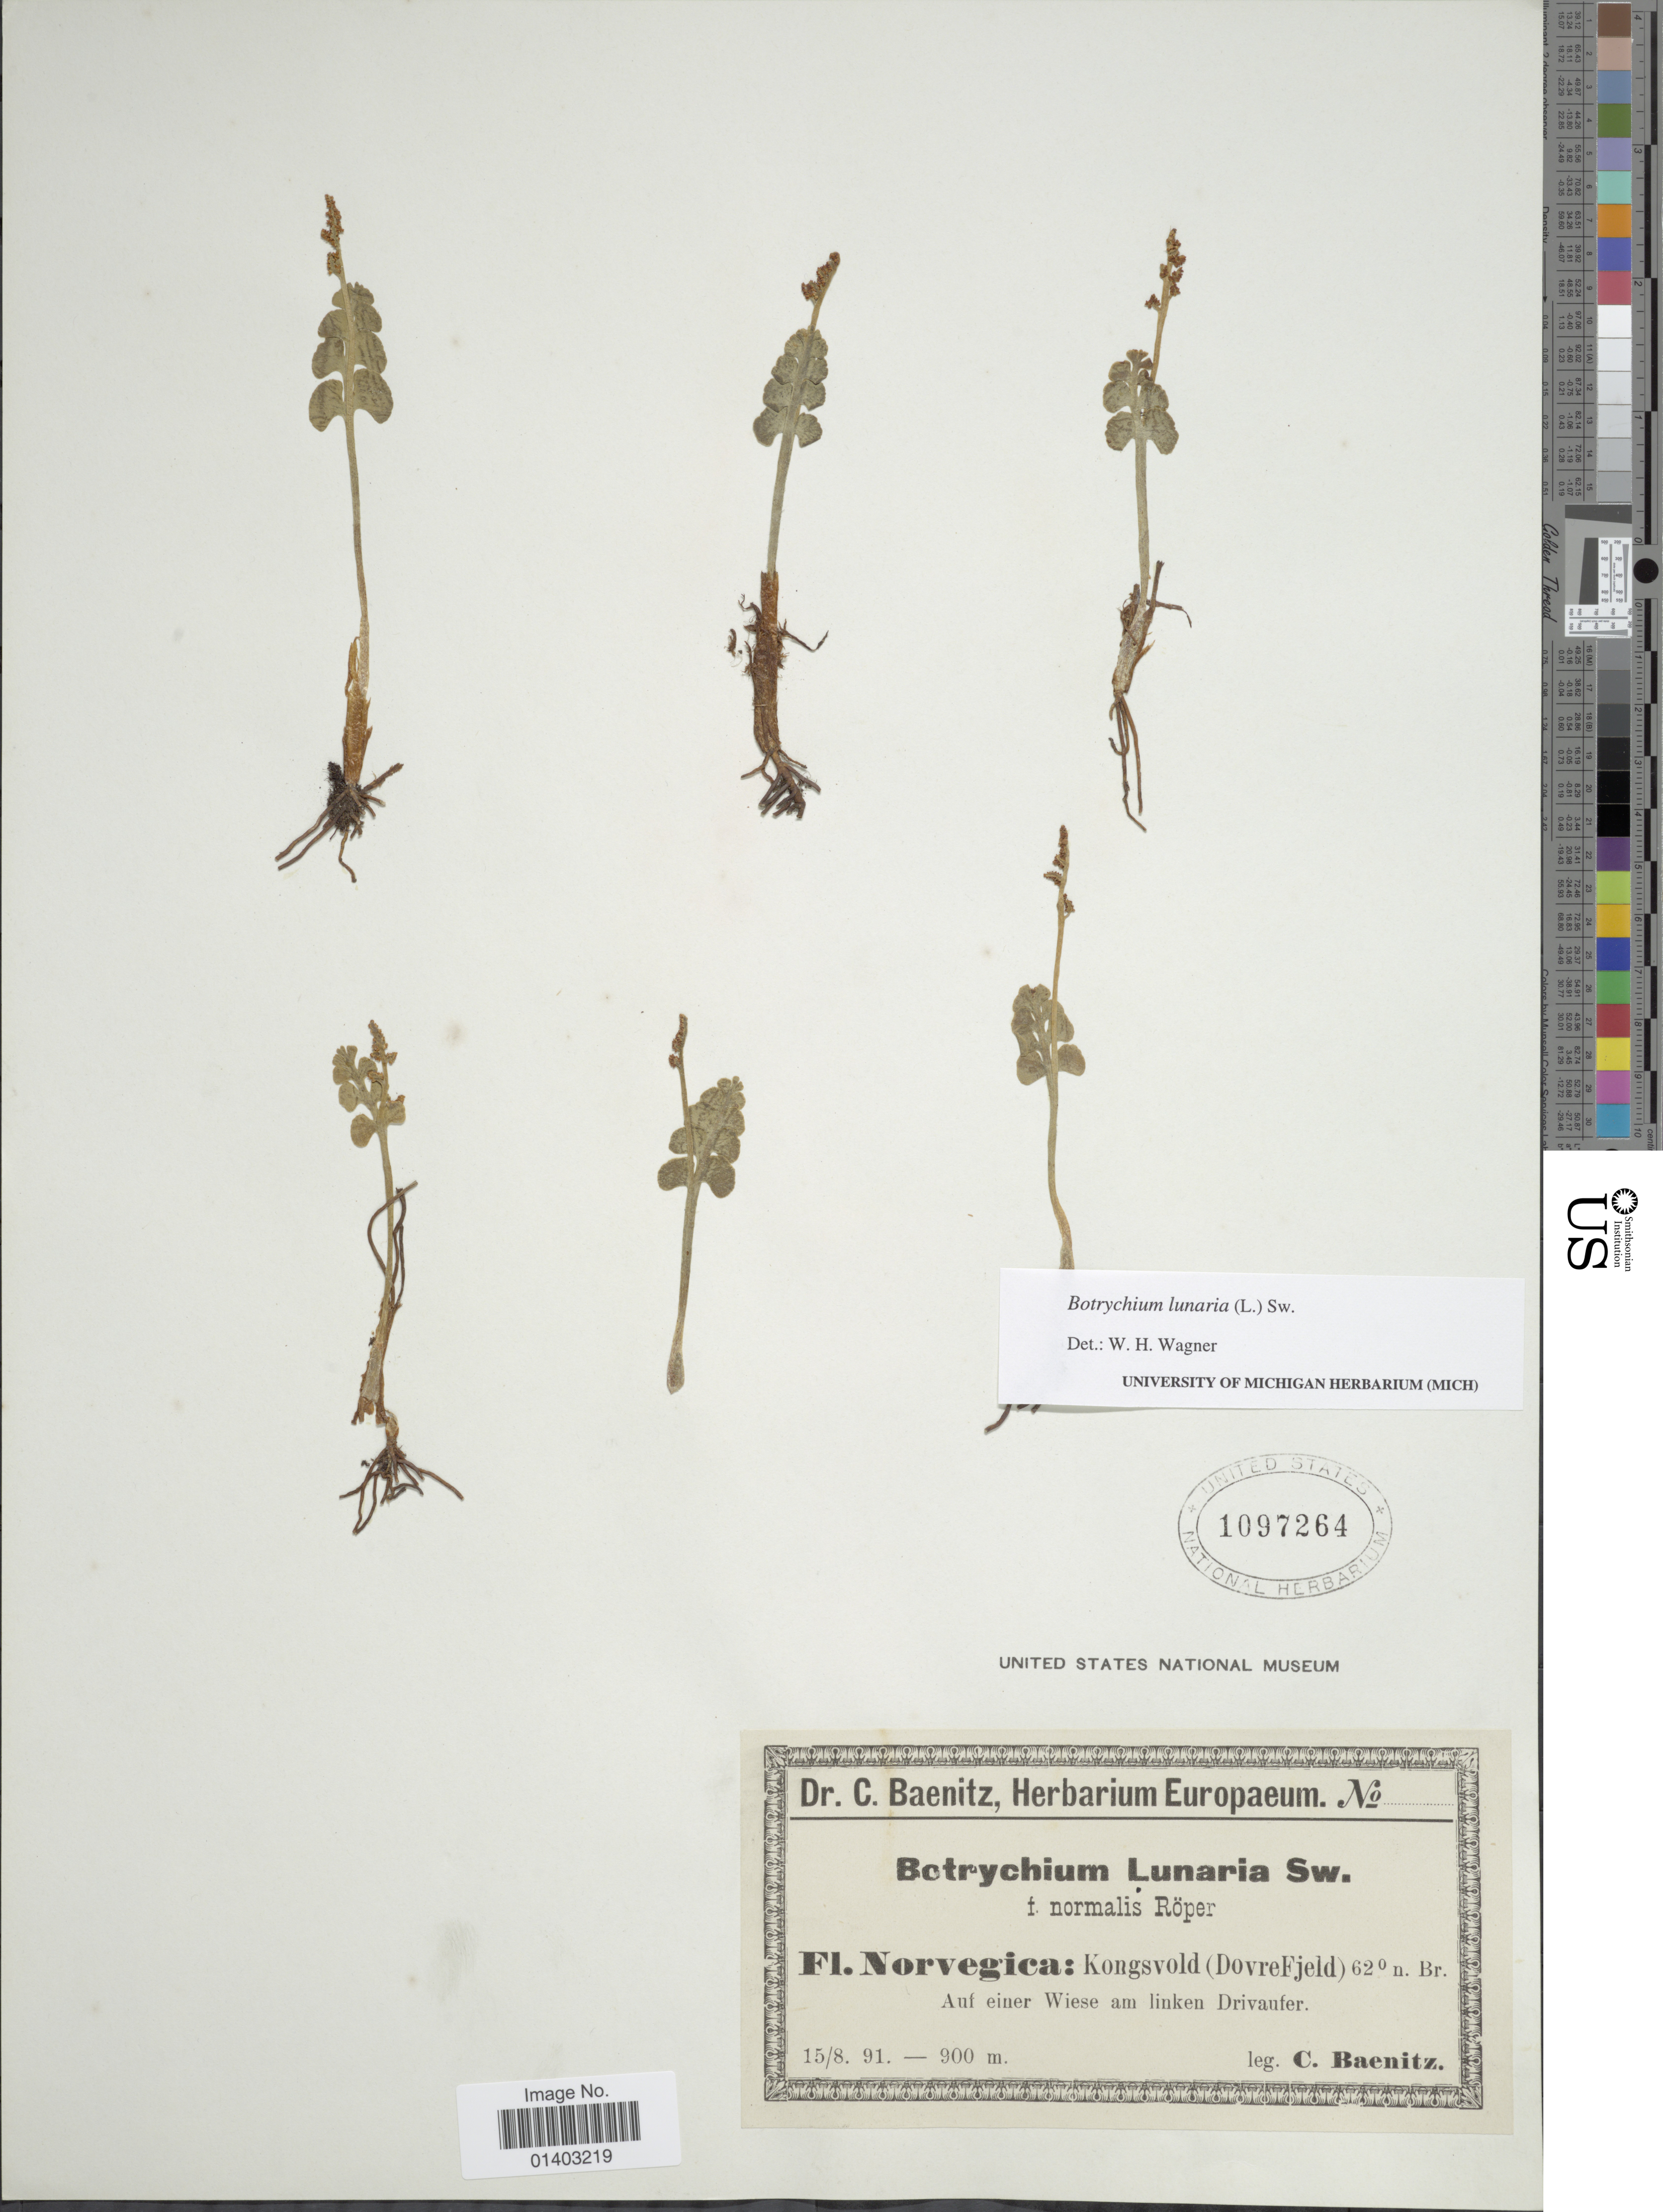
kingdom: Plantae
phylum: Tracheophyta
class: Polypodiopsida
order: Ophioglossales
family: Ophioglossaceae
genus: Botrychium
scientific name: Botrychium lunaria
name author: (L.) Sw.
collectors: C. G. Baenitz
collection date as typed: Transcribed d/m/y: 15/8/91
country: Norway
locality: Kongsvold (Dovrefjeld), Auf einer Wiese am linken Drivaufer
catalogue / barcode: US 1097264